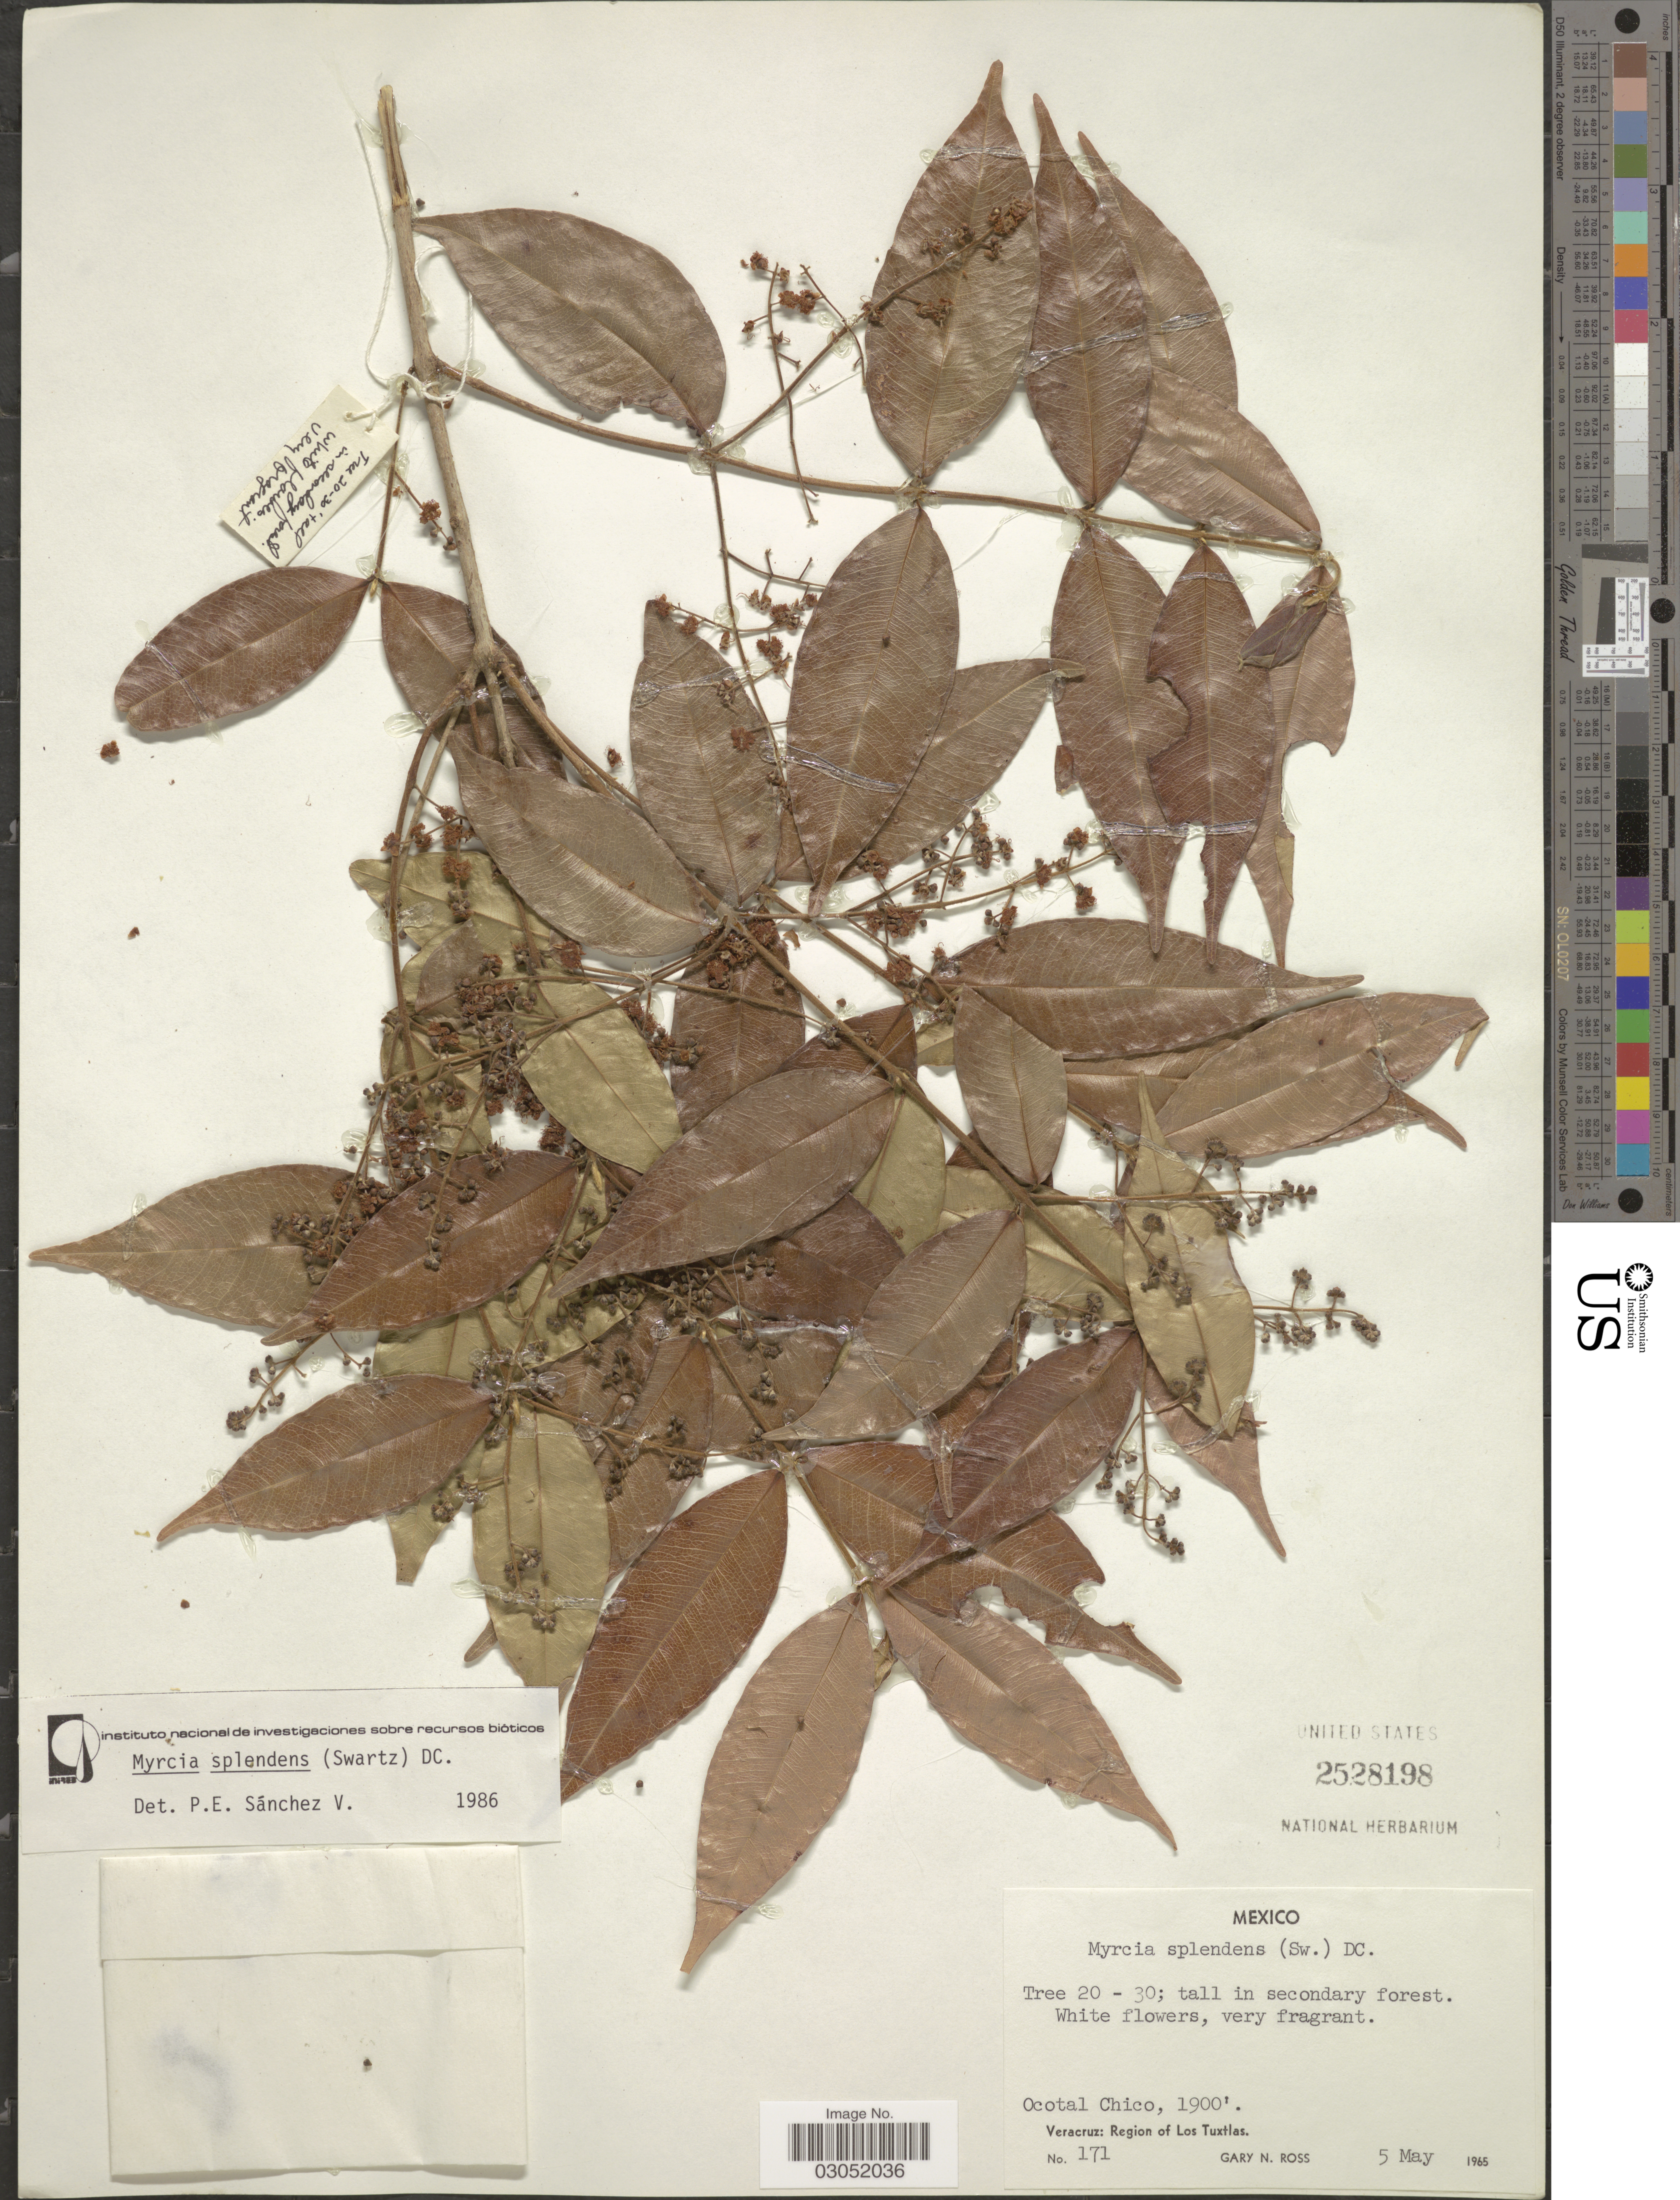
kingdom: Plantae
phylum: Tracheophyta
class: Magnoliopsida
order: Myrtales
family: Myrtaceae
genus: Myrcia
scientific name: Myrcia splendens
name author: (Sw.) DC.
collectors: G. N. Ross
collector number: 171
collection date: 1965-05-05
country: Mexico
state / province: Veracruz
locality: Ocotal Chico. Veracruz: Region of Los Tuxtlas.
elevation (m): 579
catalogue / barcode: US 2528198